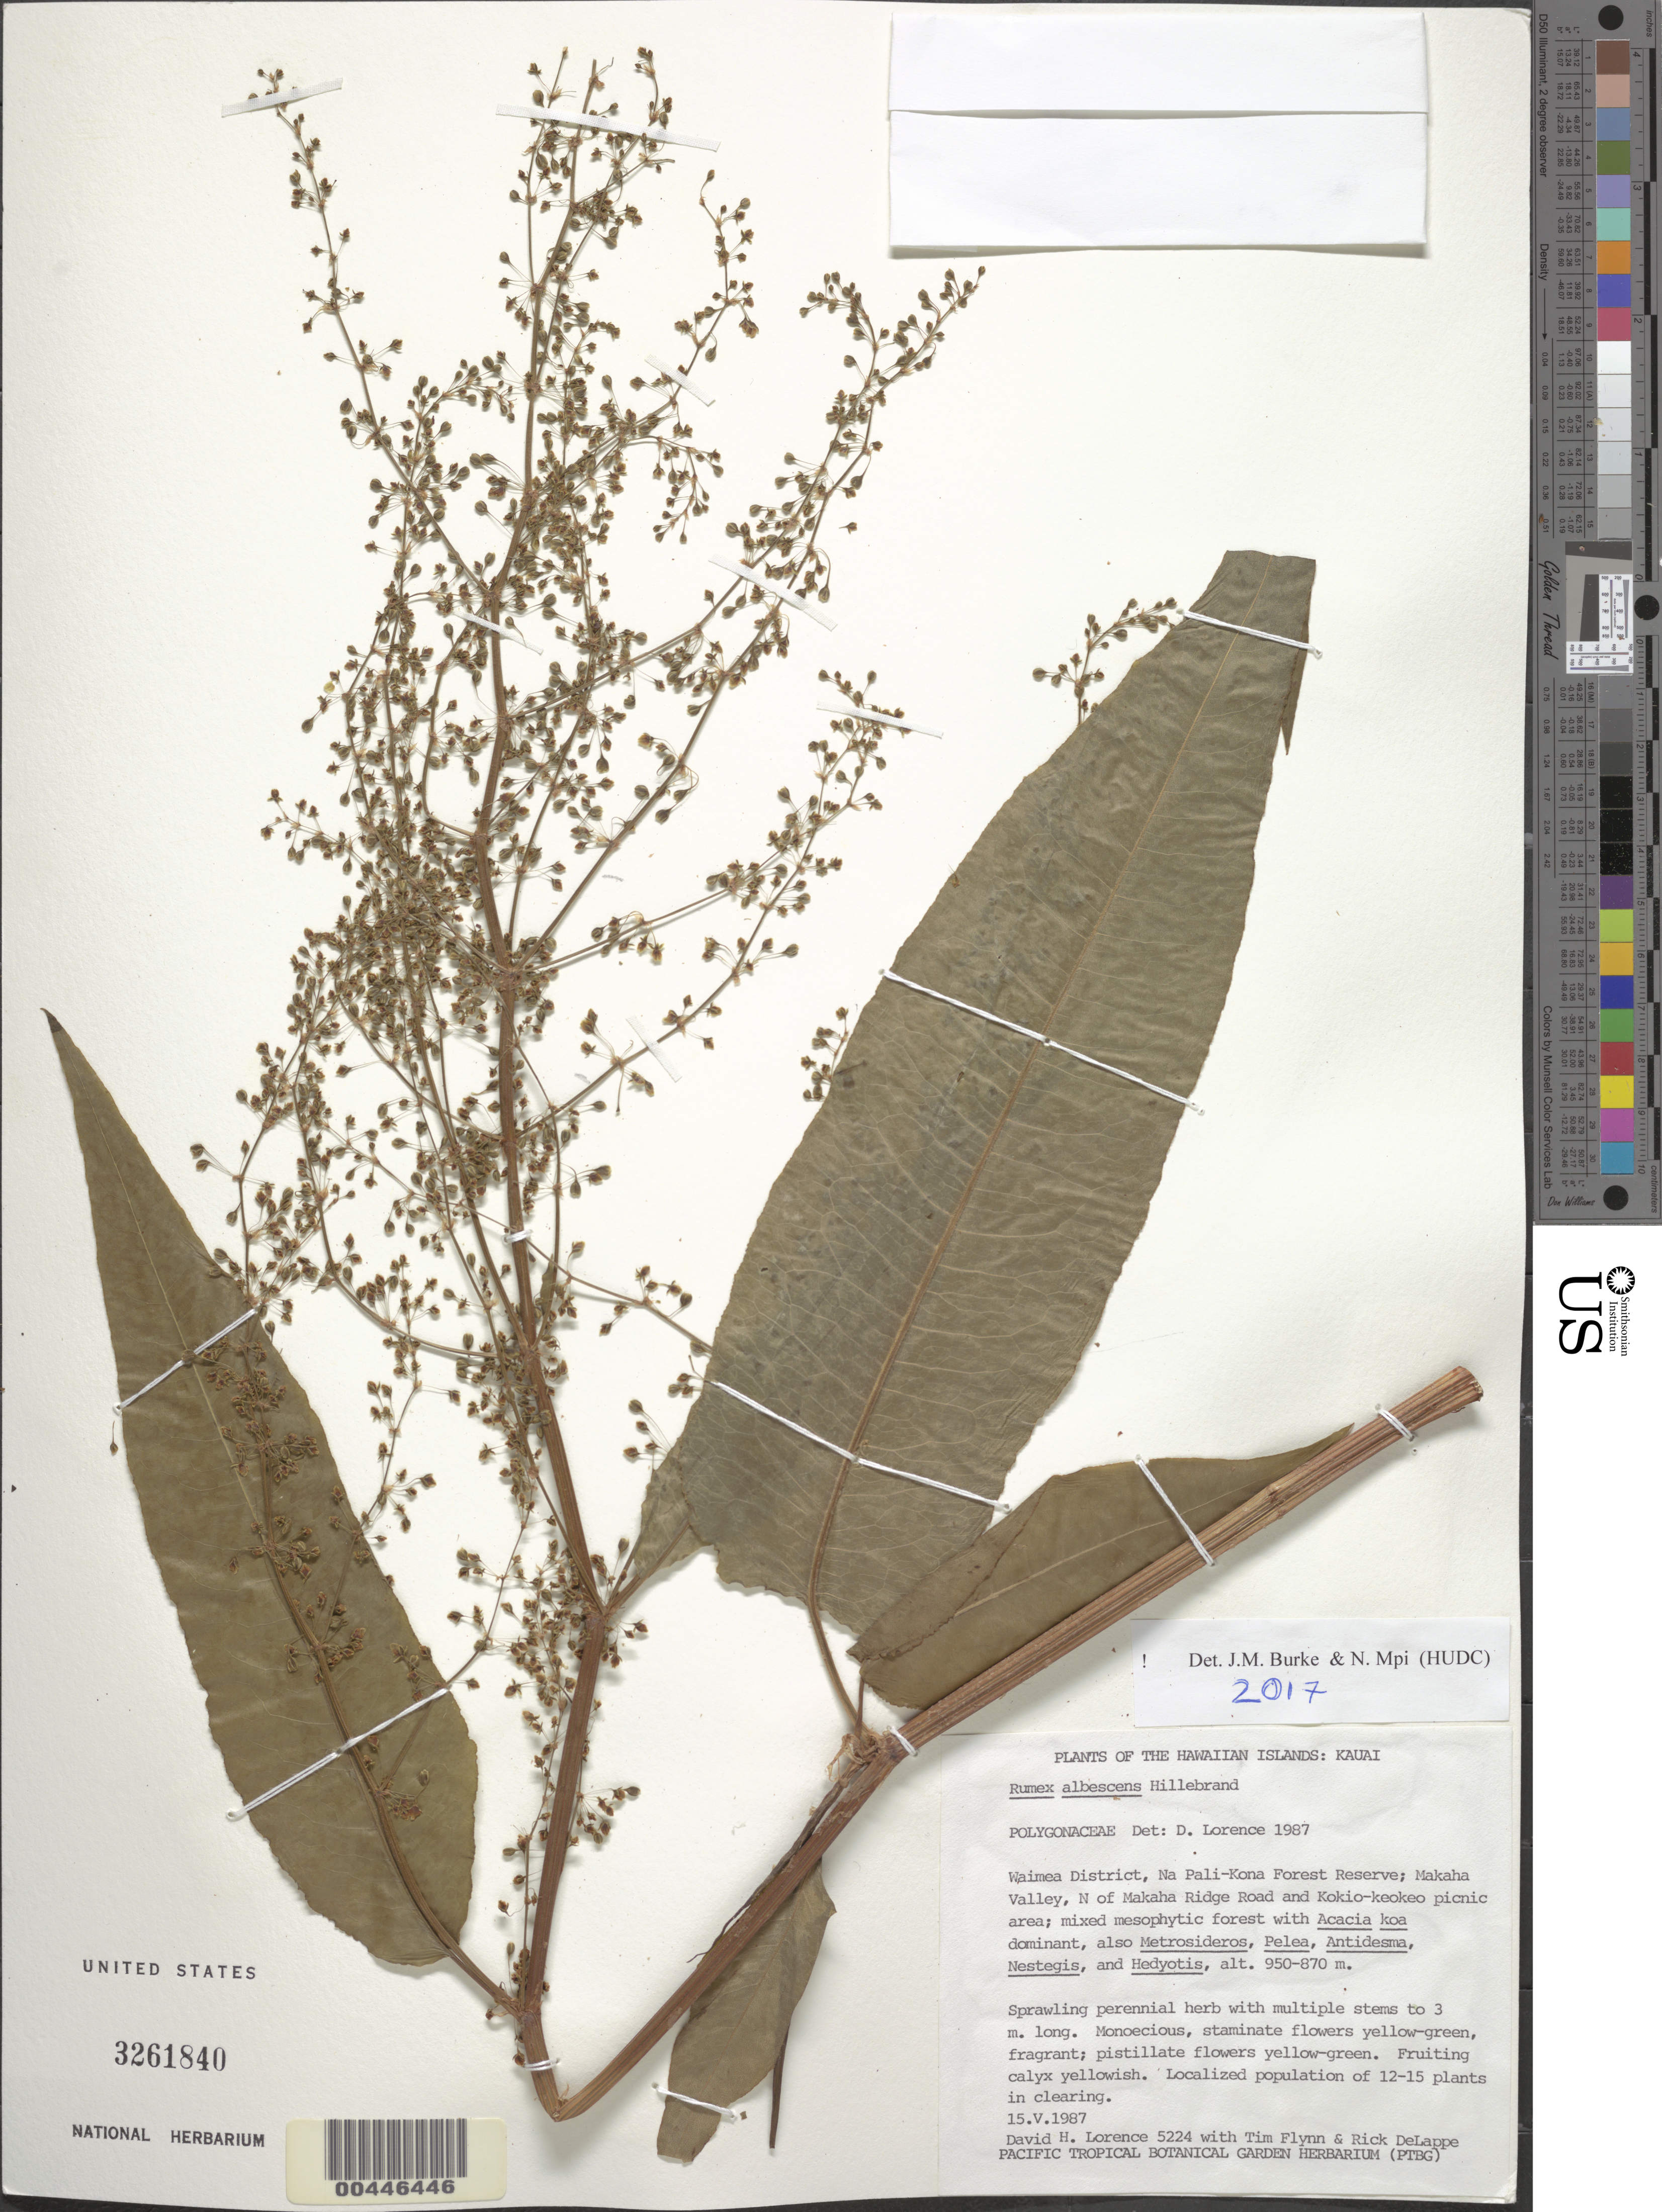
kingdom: Plantae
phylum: Tracheophyta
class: Magnoliopsida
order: Caryophyllales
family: Polygonaceae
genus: Rumex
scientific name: Rumex albescens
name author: Hillebr.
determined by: Lorence, David H., (PTBG), National Tropical Botanical Garden (UNITED STATES)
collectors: D. Lorence, T. W. Flynn & R. DeLappe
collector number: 5224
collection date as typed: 15 May 1987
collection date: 1987-05-15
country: United States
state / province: Hawaii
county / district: Kauai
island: Kaua'i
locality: Waimea Dist, Na Pali Kona For Res, Makaha Valley, N of Makaha Ridge Rd and Kokio-keokeo picnic area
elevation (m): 870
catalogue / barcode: US 3261840